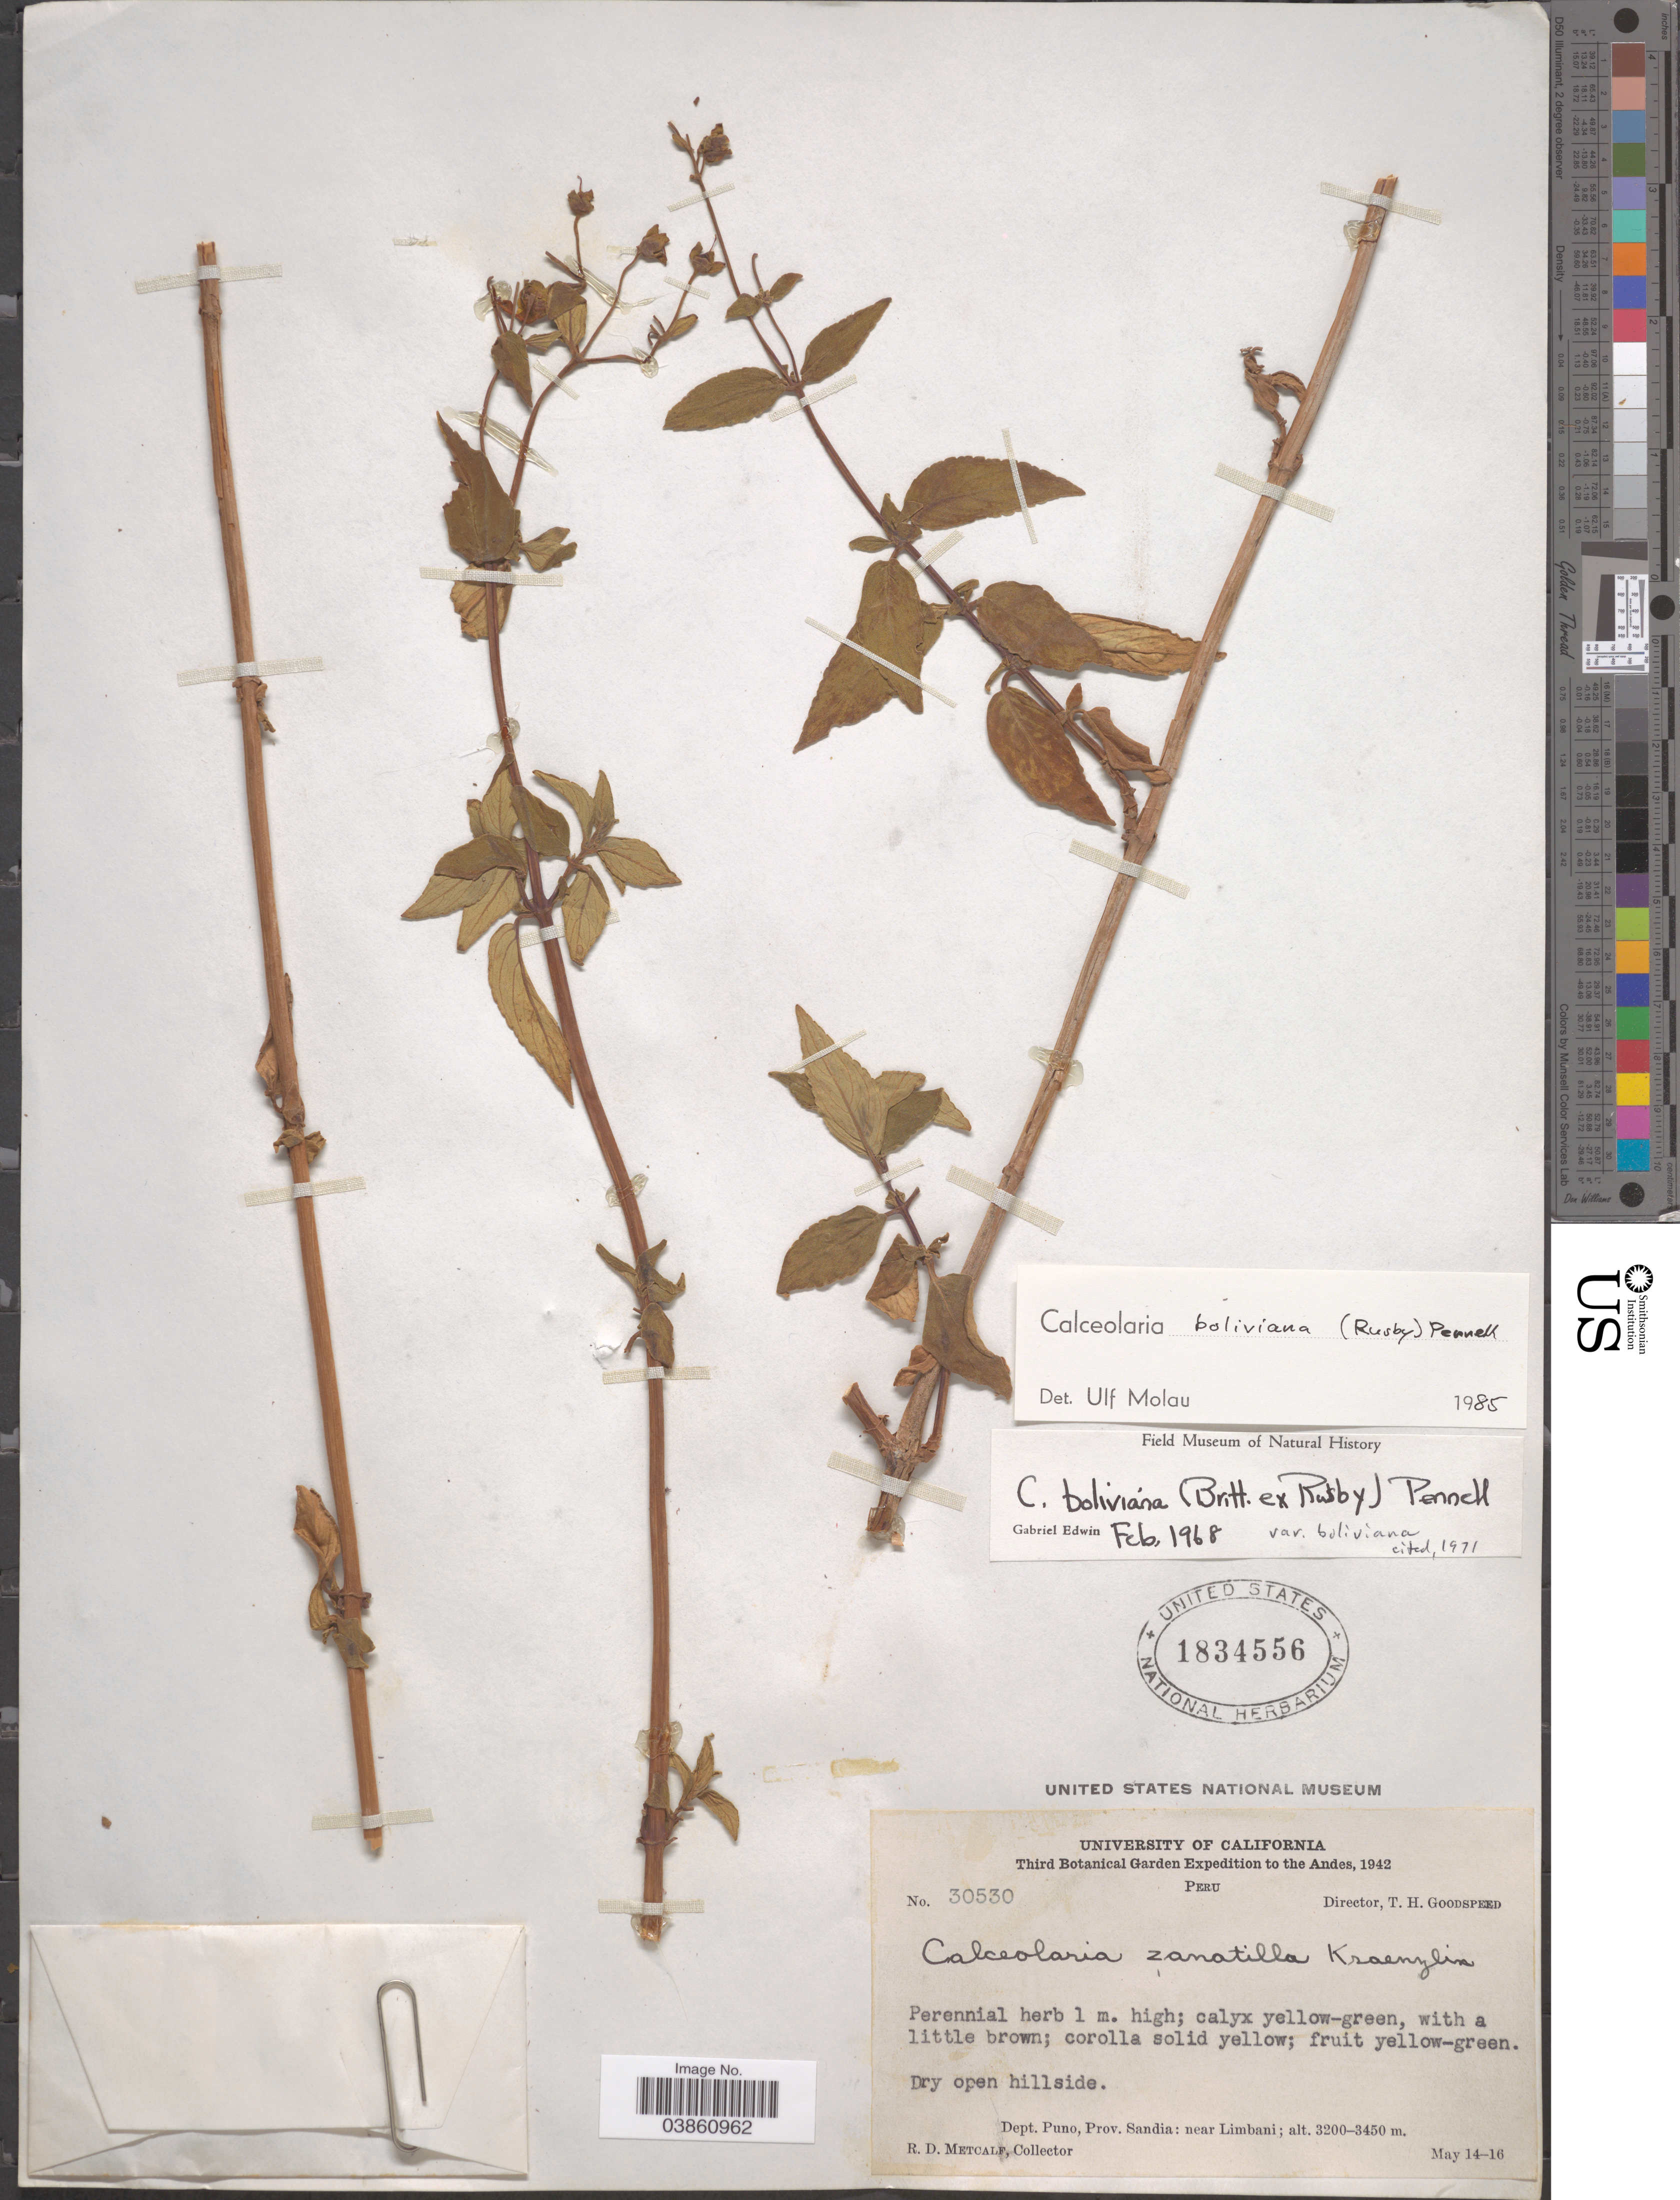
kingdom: Plantae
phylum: Tracheophyta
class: Magnoliopsida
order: Lamiales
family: Calceolariaceae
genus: Calceolaria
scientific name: Calceolaria boliviana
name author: (Britton ex Rusby) Pennell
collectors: R. D. Metcalf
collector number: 30530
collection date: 1942-05-14/1942-05-16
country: Peru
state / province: Puno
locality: The Andes. Dept. Puno, Prov. Sandia: near Limbani.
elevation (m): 3200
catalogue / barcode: US 1834556